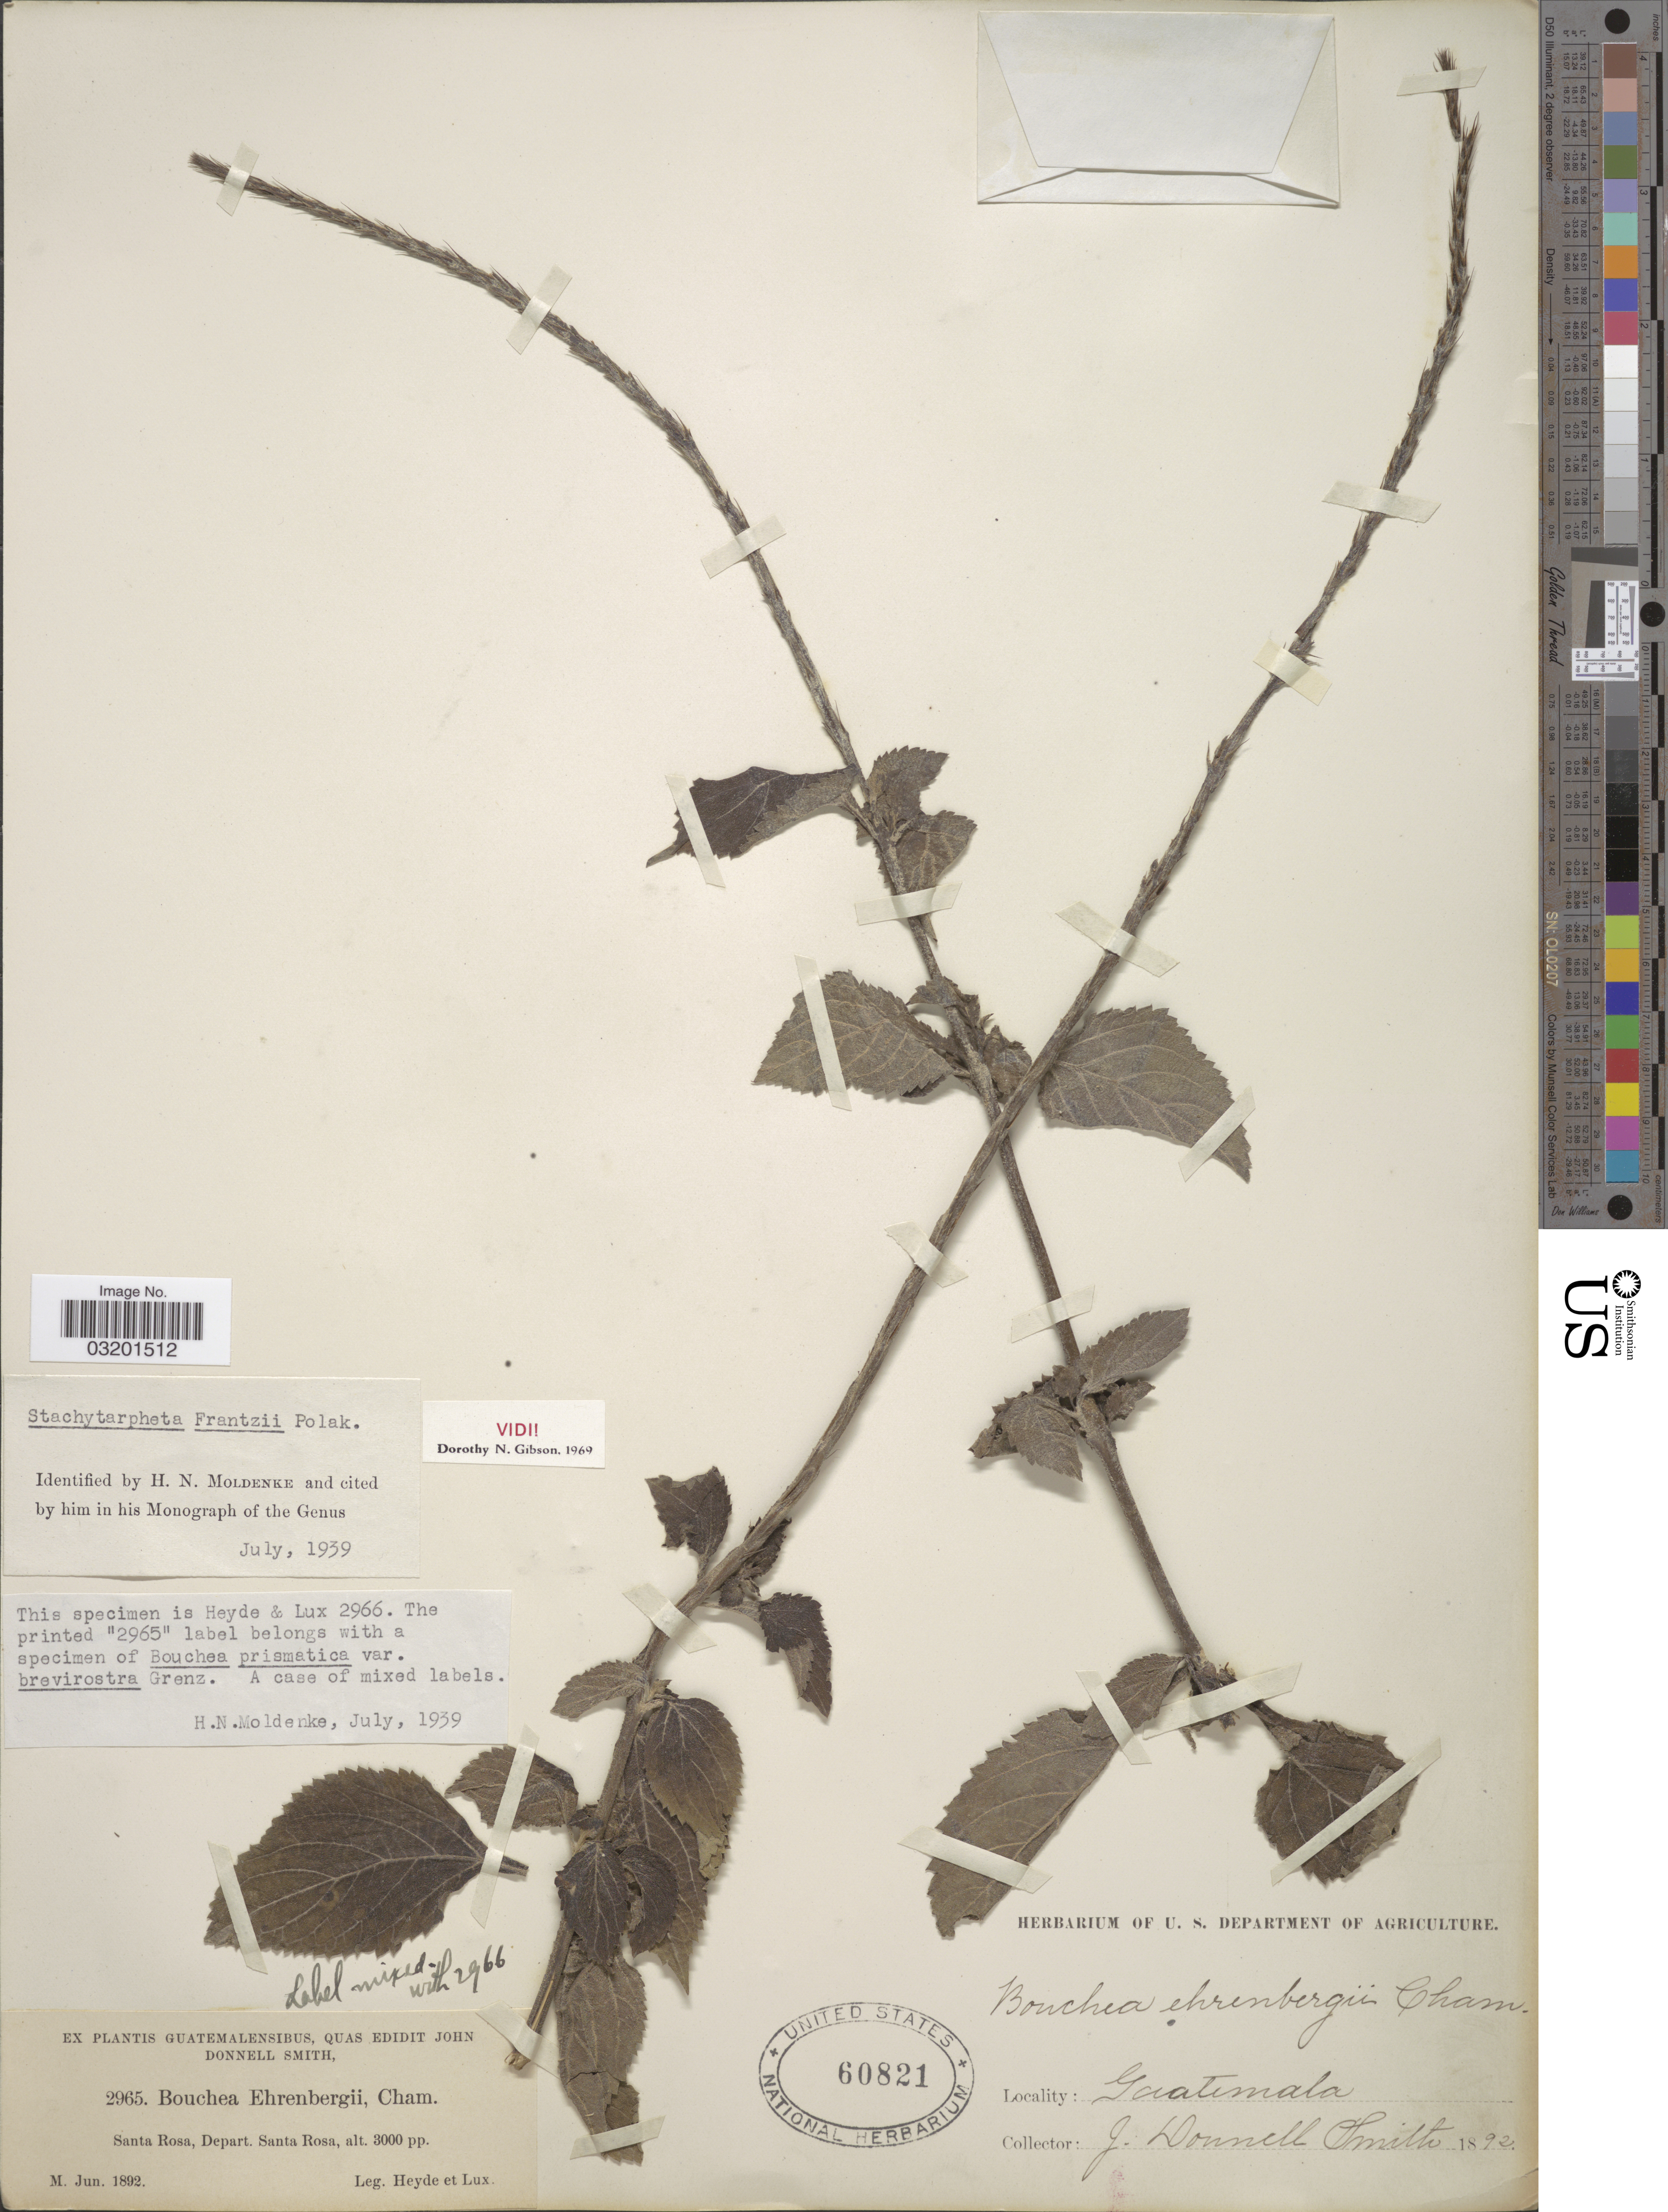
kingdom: Plantae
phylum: Tracheophyta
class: Magnoliopsida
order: Lamiales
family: Verbenaceae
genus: Stachytarpheta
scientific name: Stachytarpheta frantzii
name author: Pol.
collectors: Heyde, Lux & J. Donnell Smith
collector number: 2965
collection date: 1892-06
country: Guatemala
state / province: Santa Rosa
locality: Depart. Santa Rosa.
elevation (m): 914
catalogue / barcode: US 60821